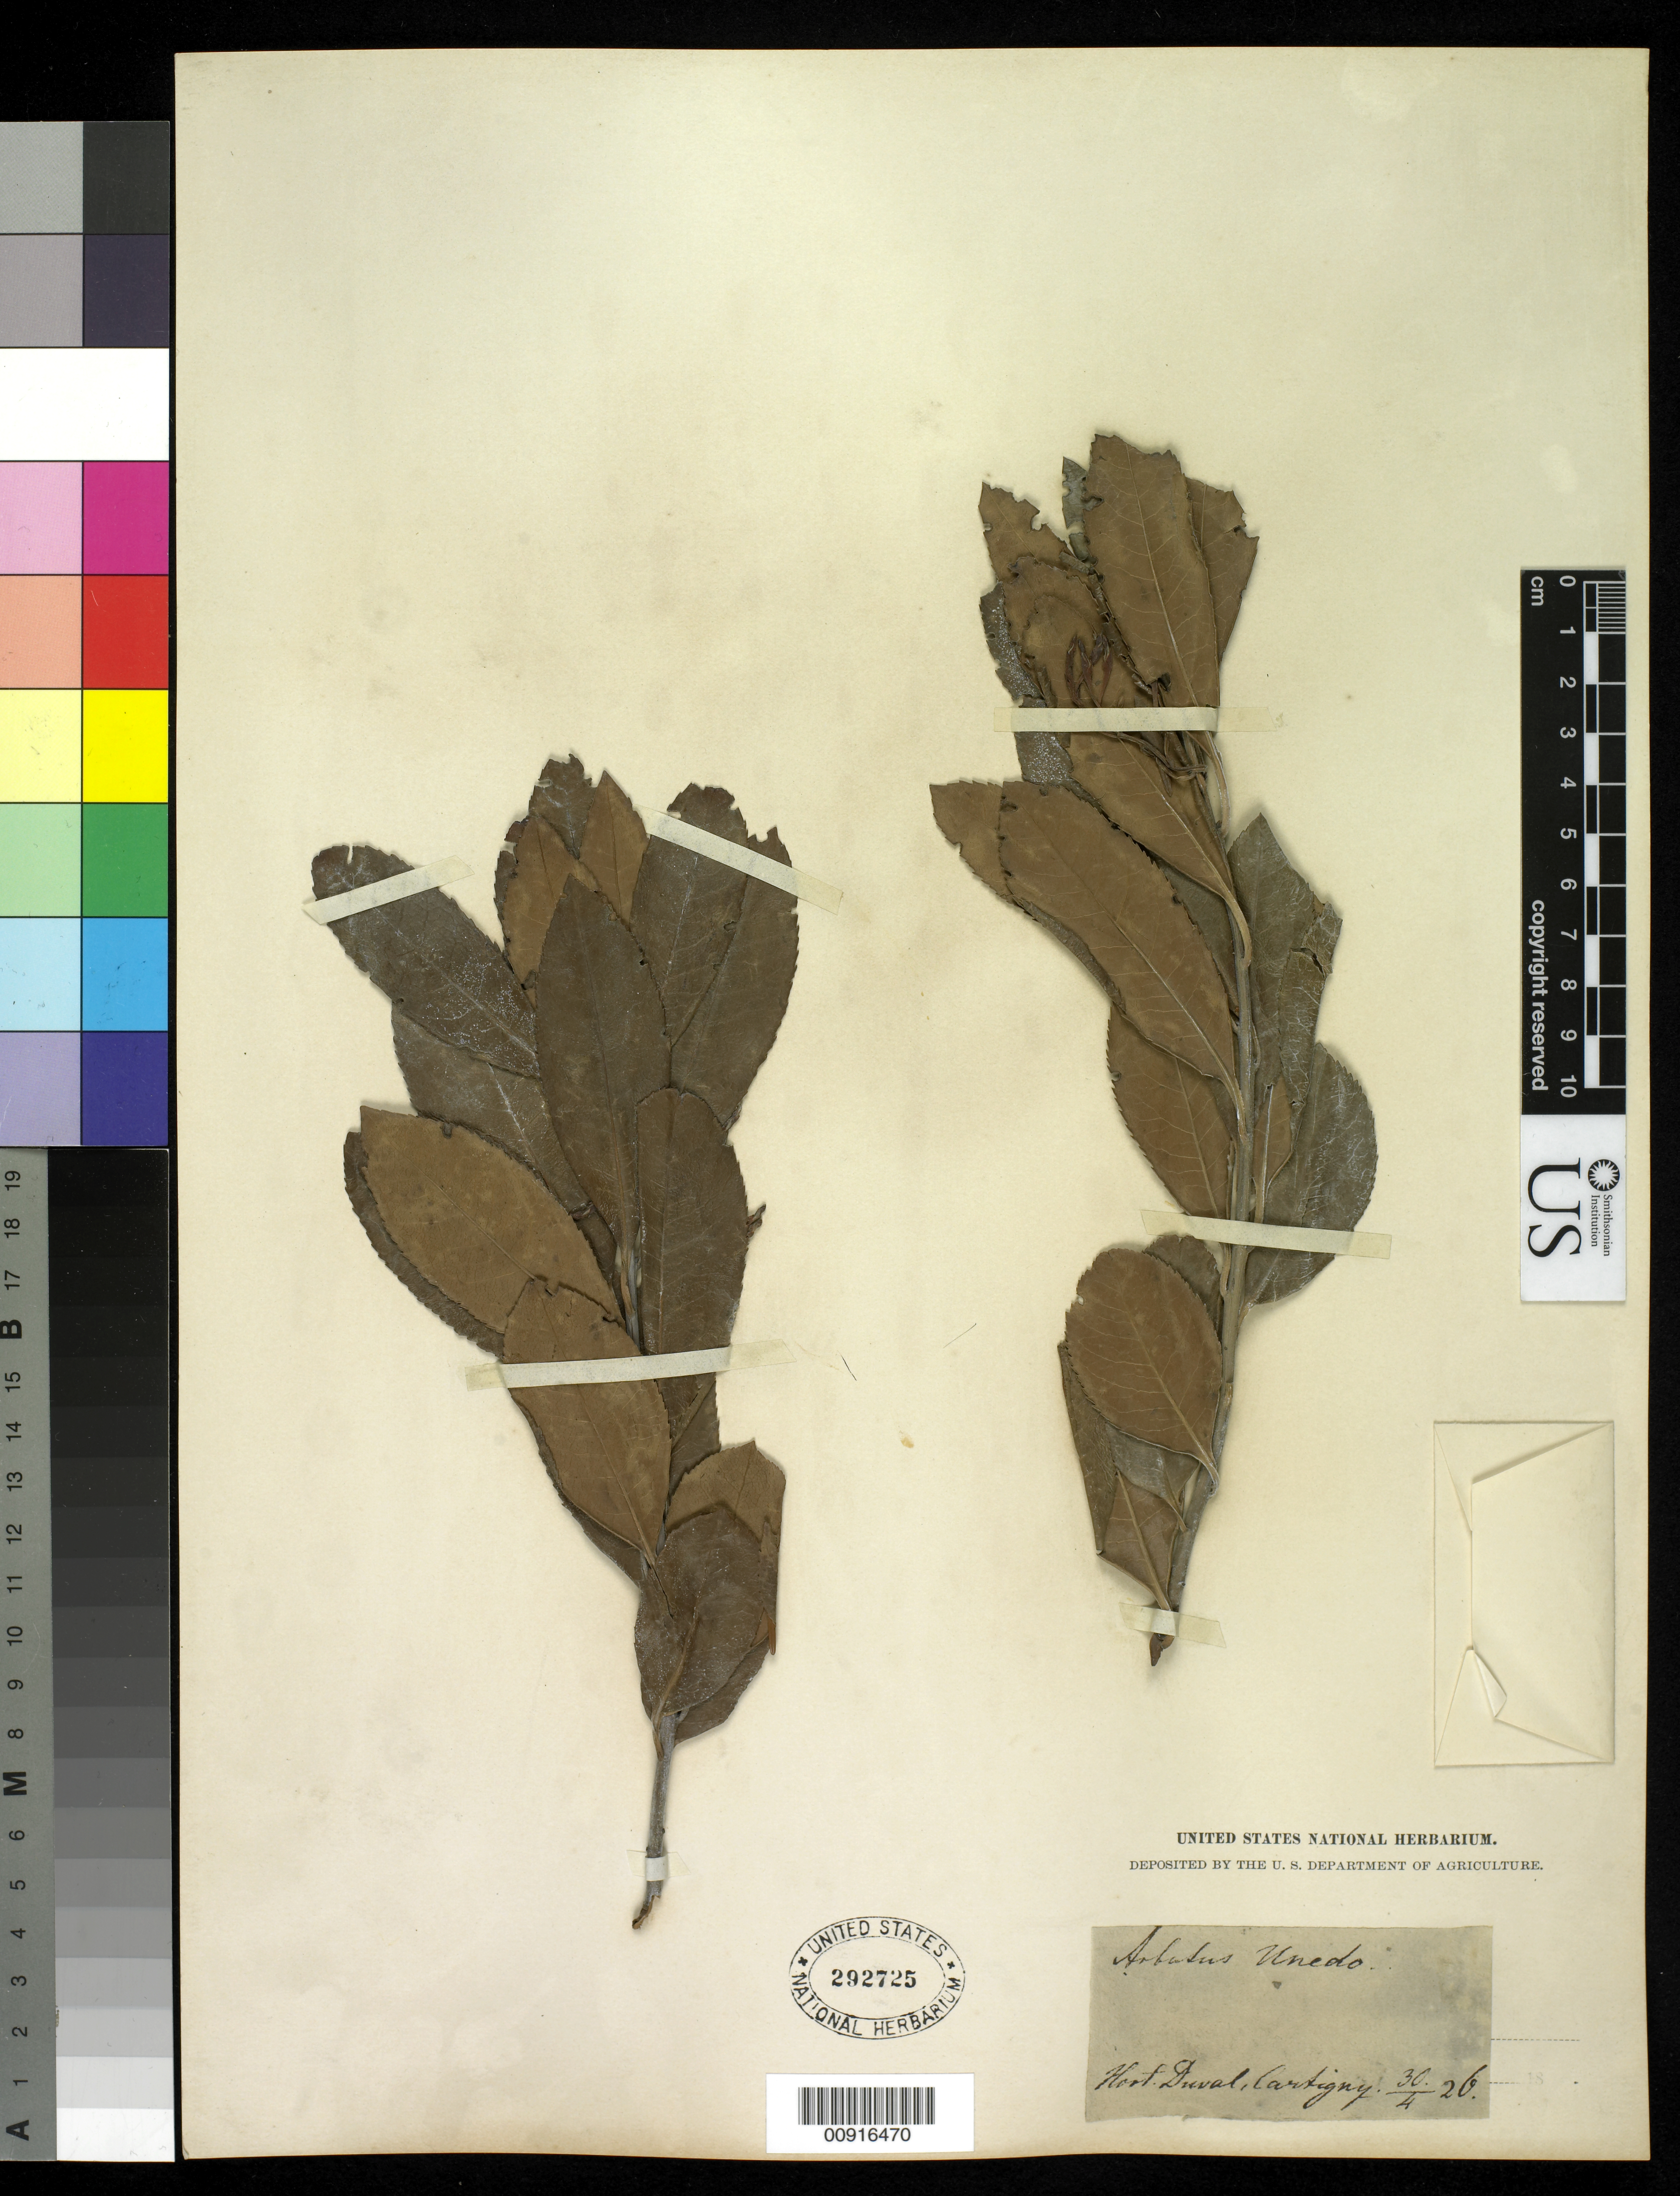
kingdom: Plantae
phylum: Tracheophyta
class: Magnoliopsida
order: Ericales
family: Ericaceae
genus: Arbutus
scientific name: Arbutus unedo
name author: L.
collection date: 1826-04-30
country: France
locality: Duval: Cartigny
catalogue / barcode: US 292725